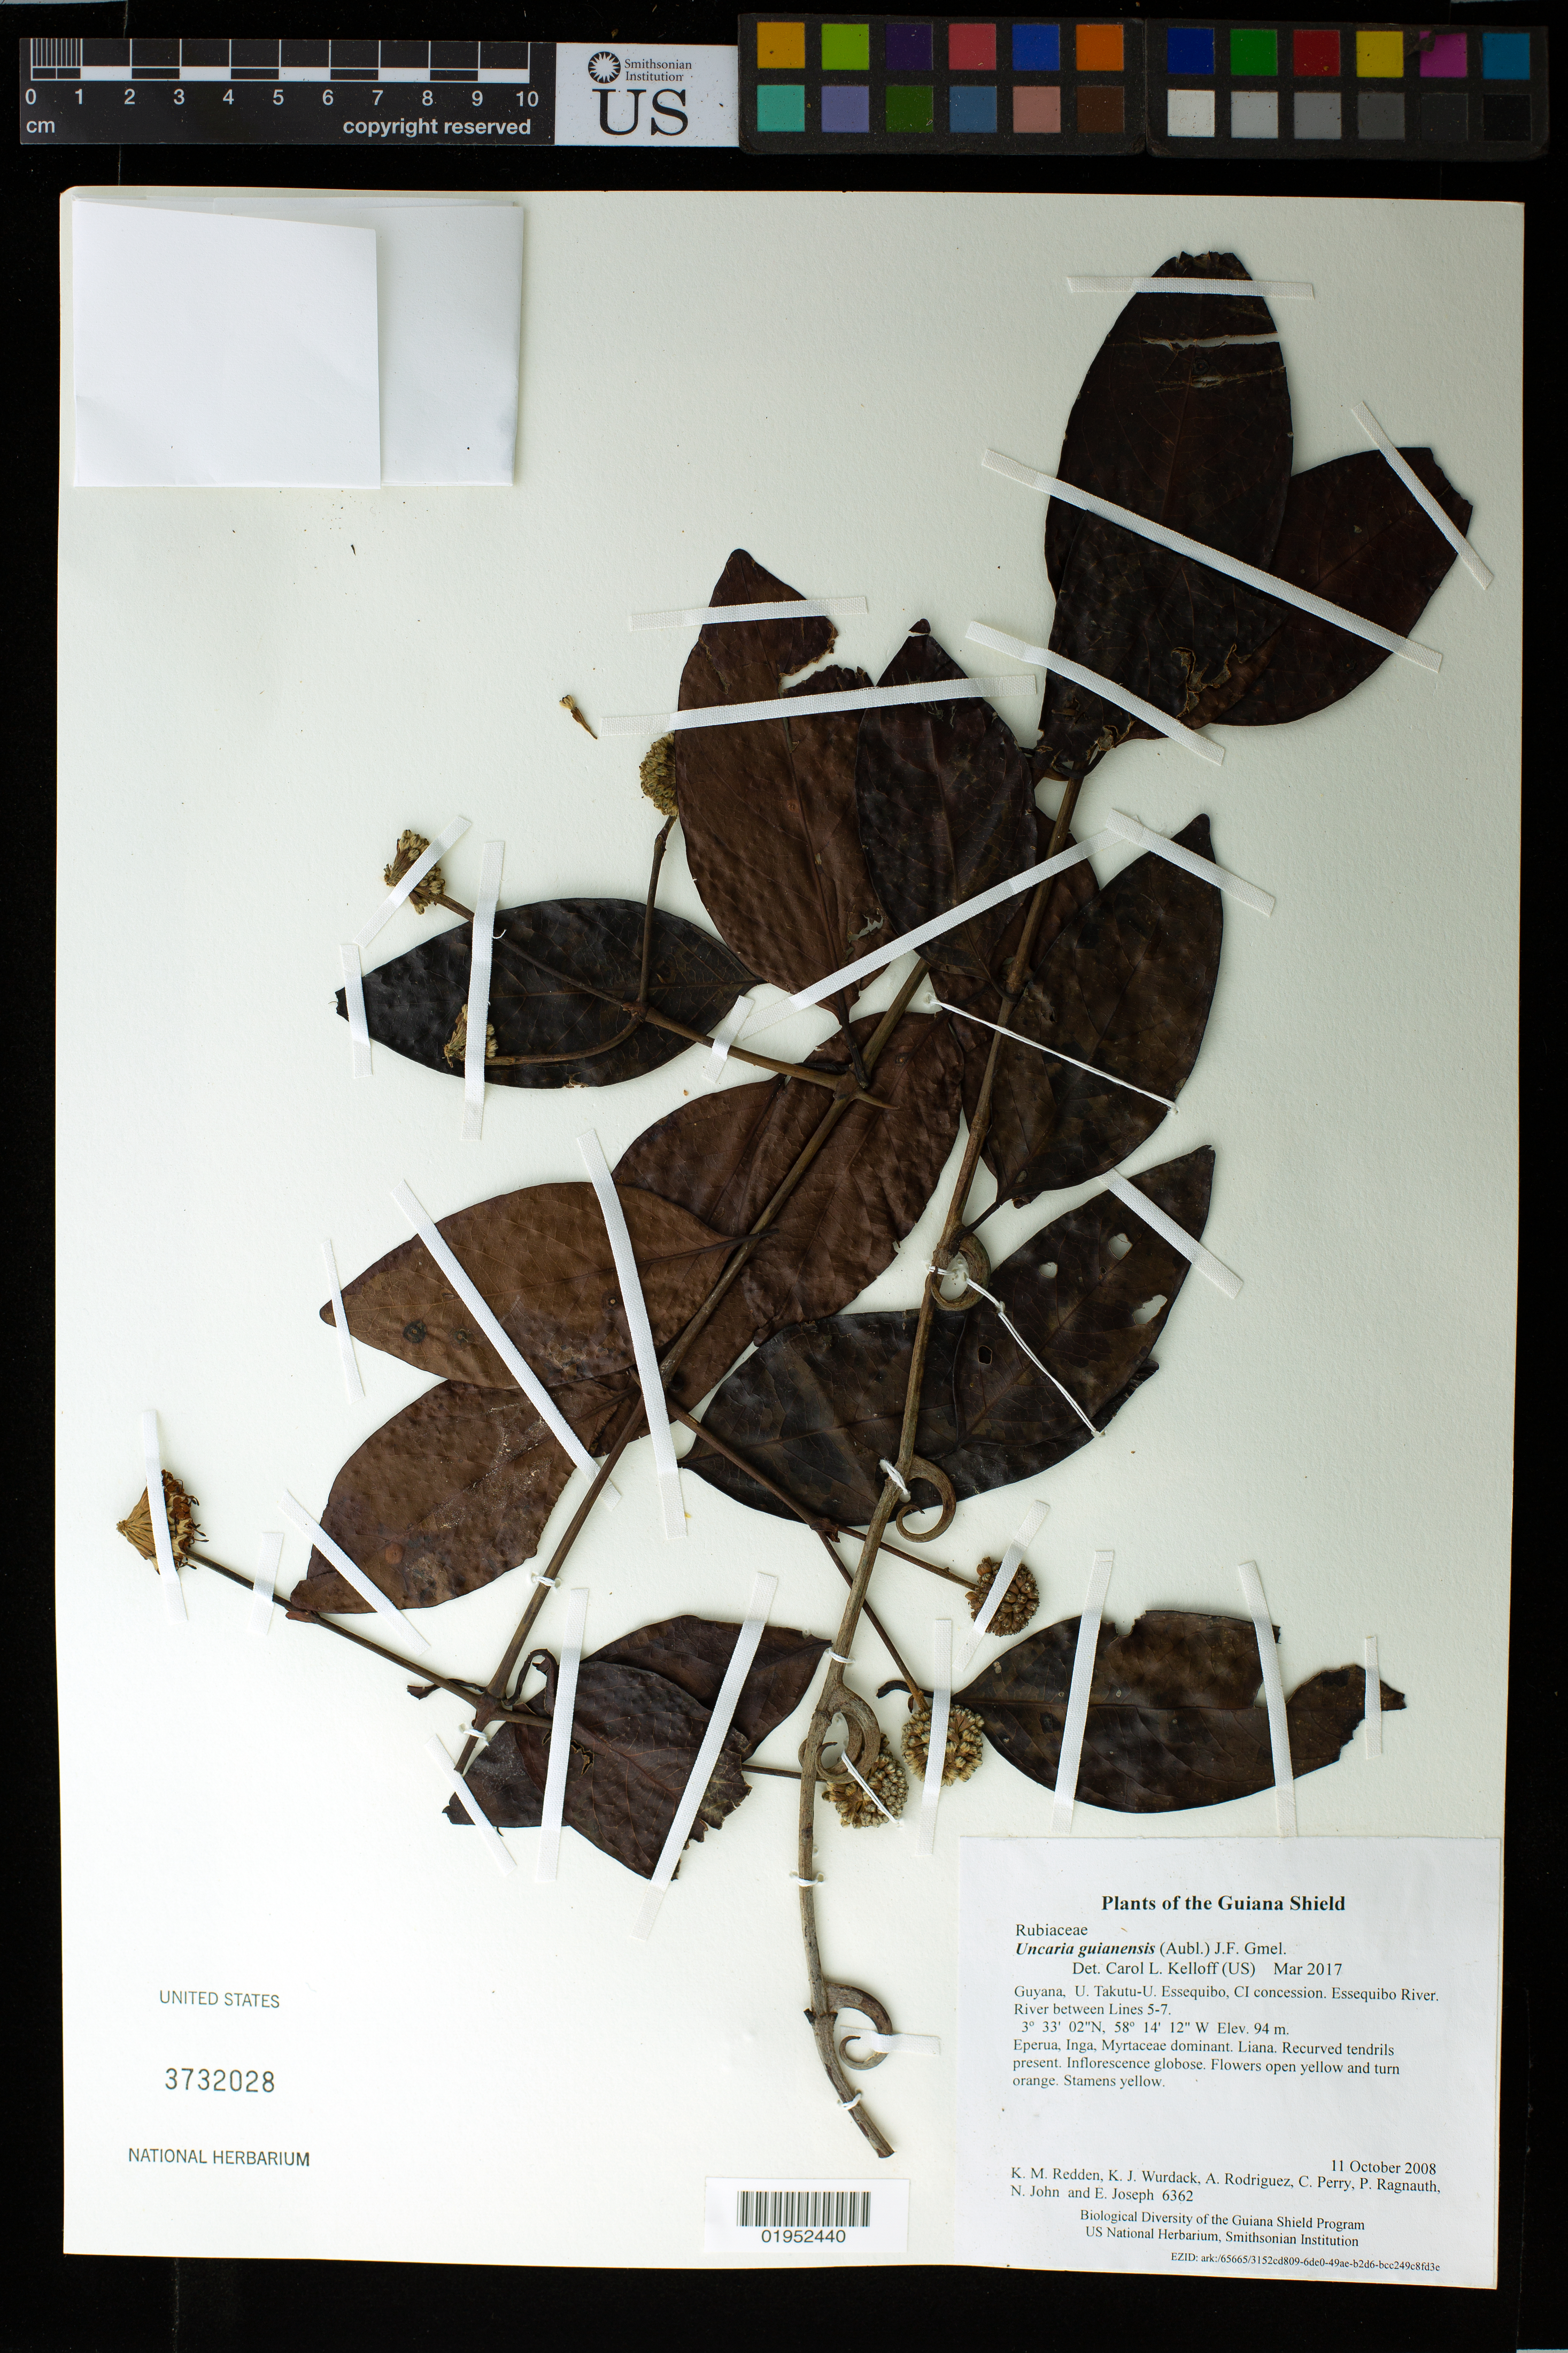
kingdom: Plantae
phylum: Tracheophyta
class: Magnoliopsida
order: Gentianales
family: Rubiaceae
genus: Uncaria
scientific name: Uncaria guianensis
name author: (Aubl.) J.F. Gmel.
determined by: Kelloff, Carol L., (US), Smithsonian Institution - National Museum of Natural History (UNITED STATES)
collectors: K. M. Redden, K. Wurdack, A. Rodriguez, C. Perry, P. Ragnauth, N. John & E. Joseph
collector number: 6362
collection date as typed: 11 October 2008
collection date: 2008-10-11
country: Guyana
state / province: U. Takutu-U. Essequibo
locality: CI concession. Essequibo River. River between Lines 5-7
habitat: Eperua, Inga, Myrtaceae dominant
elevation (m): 94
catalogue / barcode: US 3732028